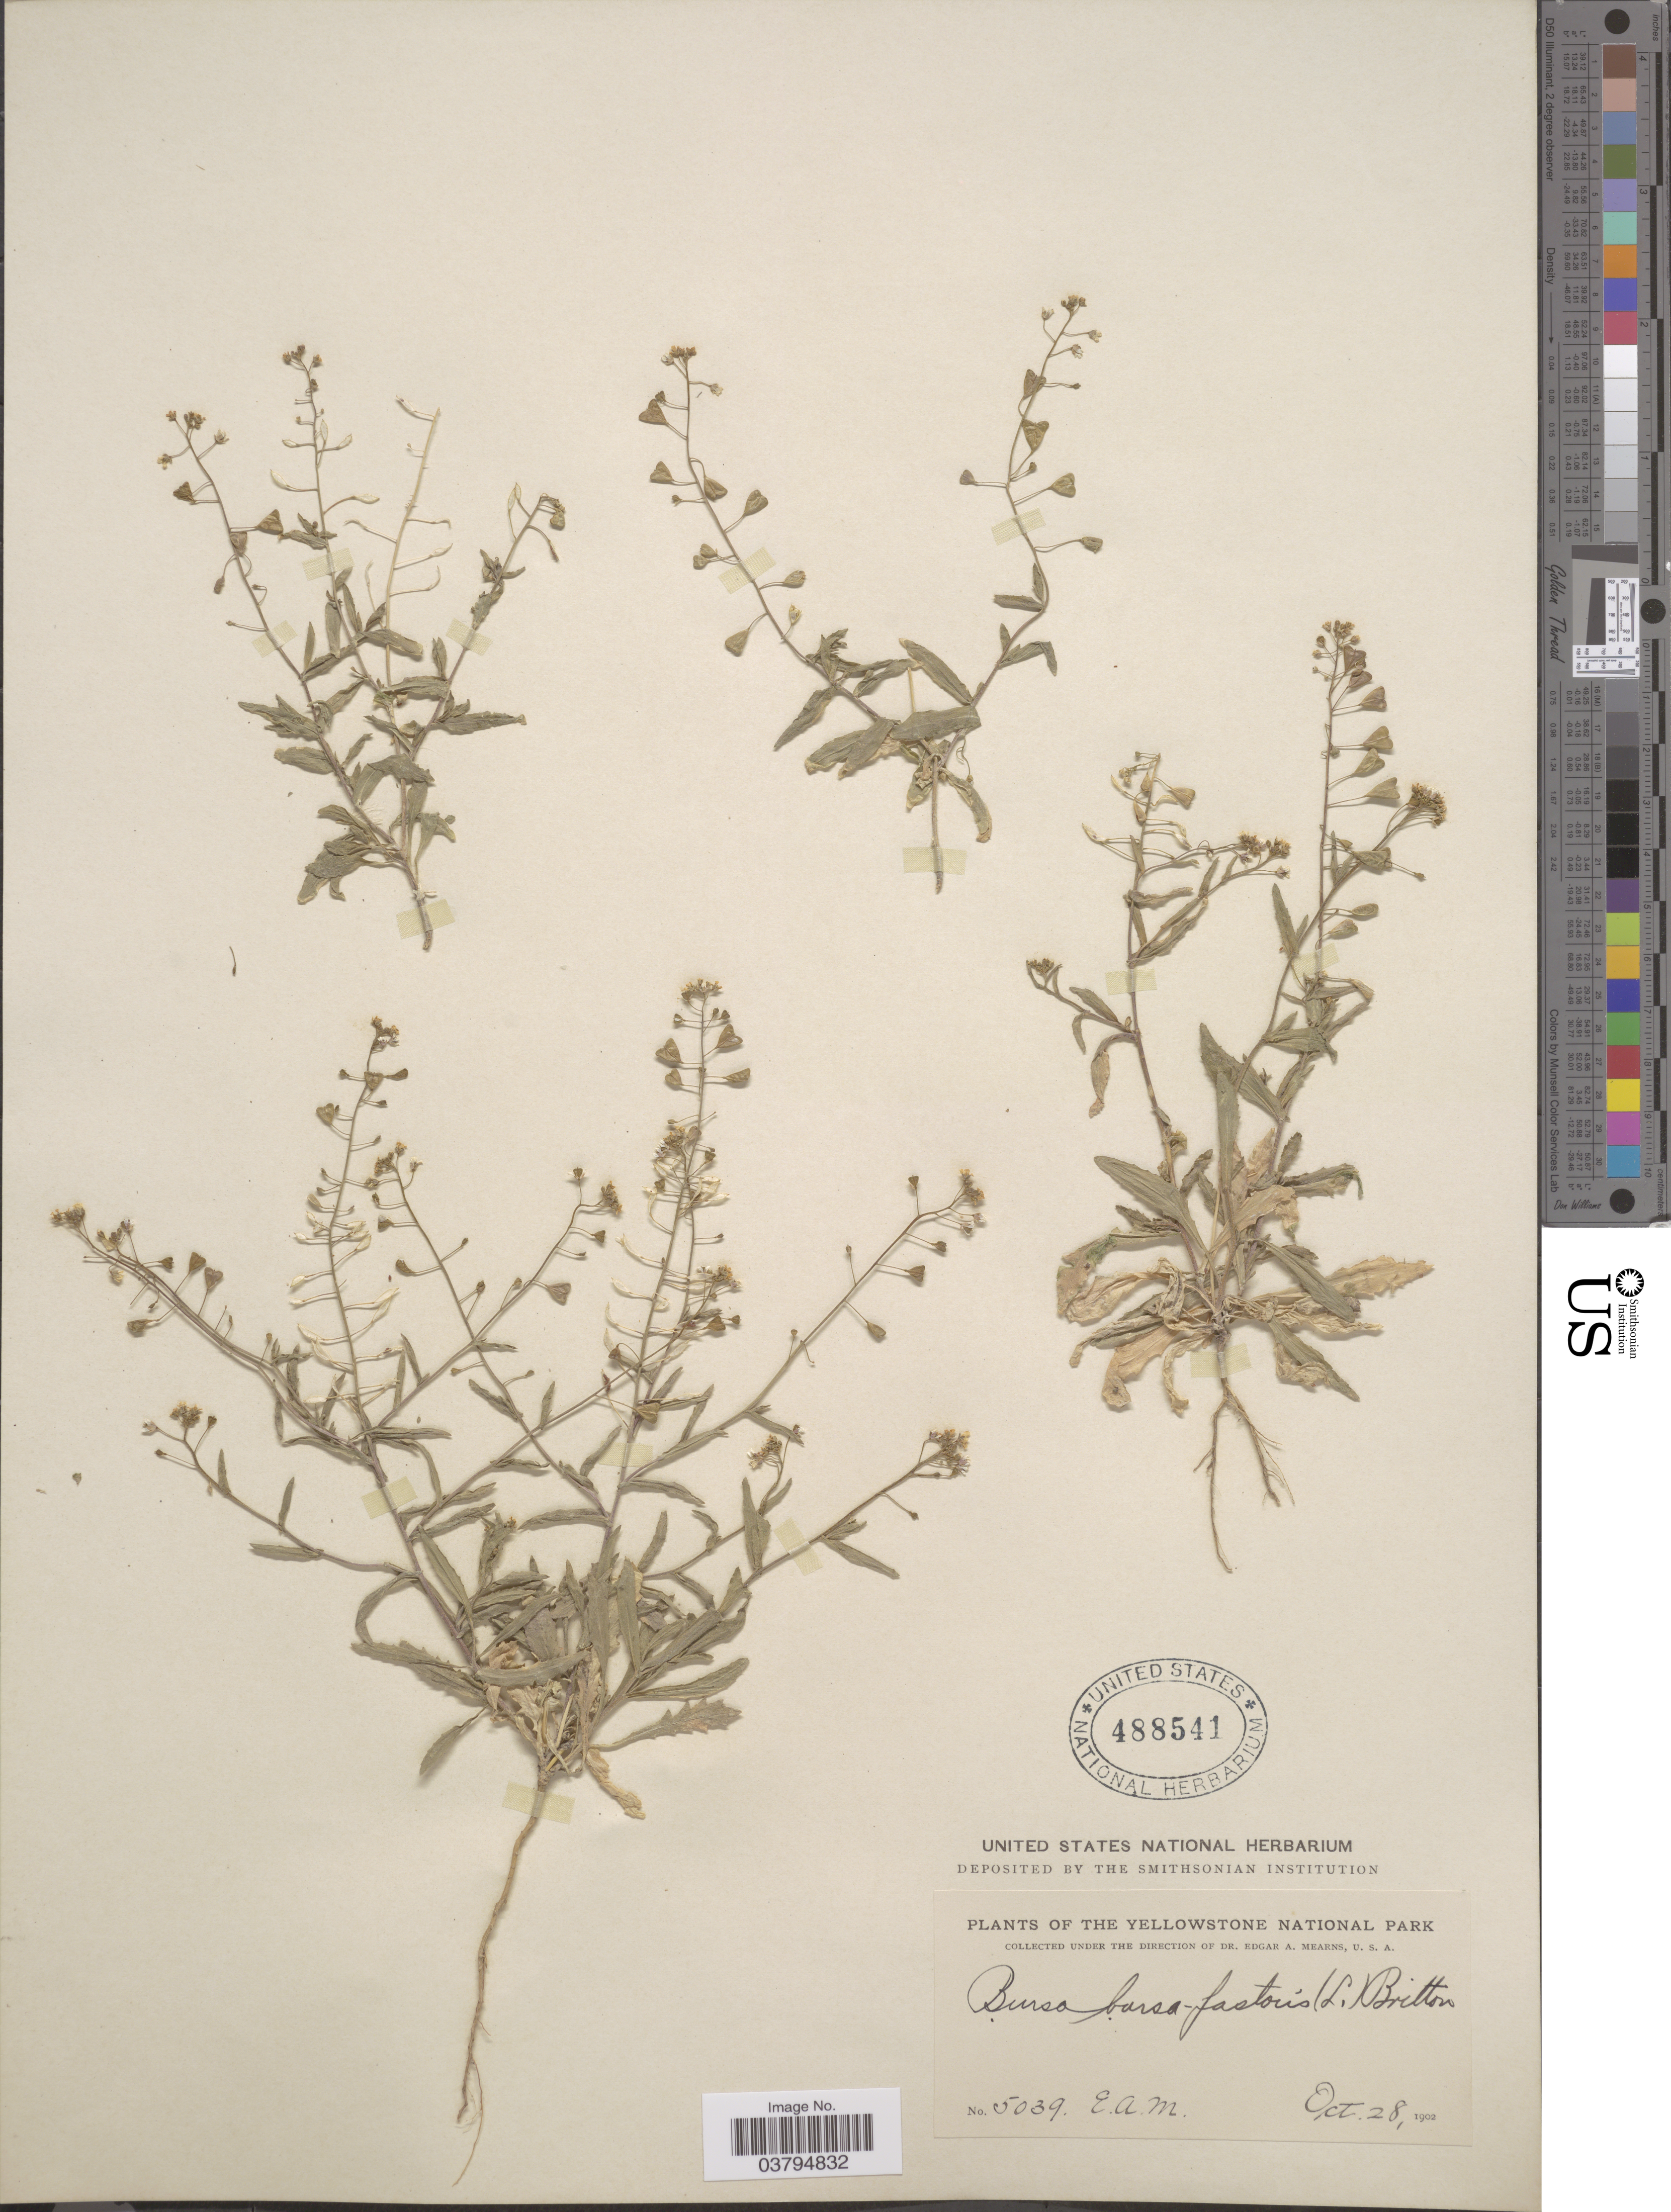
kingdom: Plantae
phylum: Tracheophyta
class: Magnoliopsida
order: Brassicales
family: Brassicaceae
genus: Capsella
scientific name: Capsella bursa-pastoris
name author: (L.) Medik.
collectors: E. A. Mearns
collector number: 5039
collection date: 1902-10-28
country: United States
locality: The Yellowstone National Park.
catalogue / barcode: US 488541